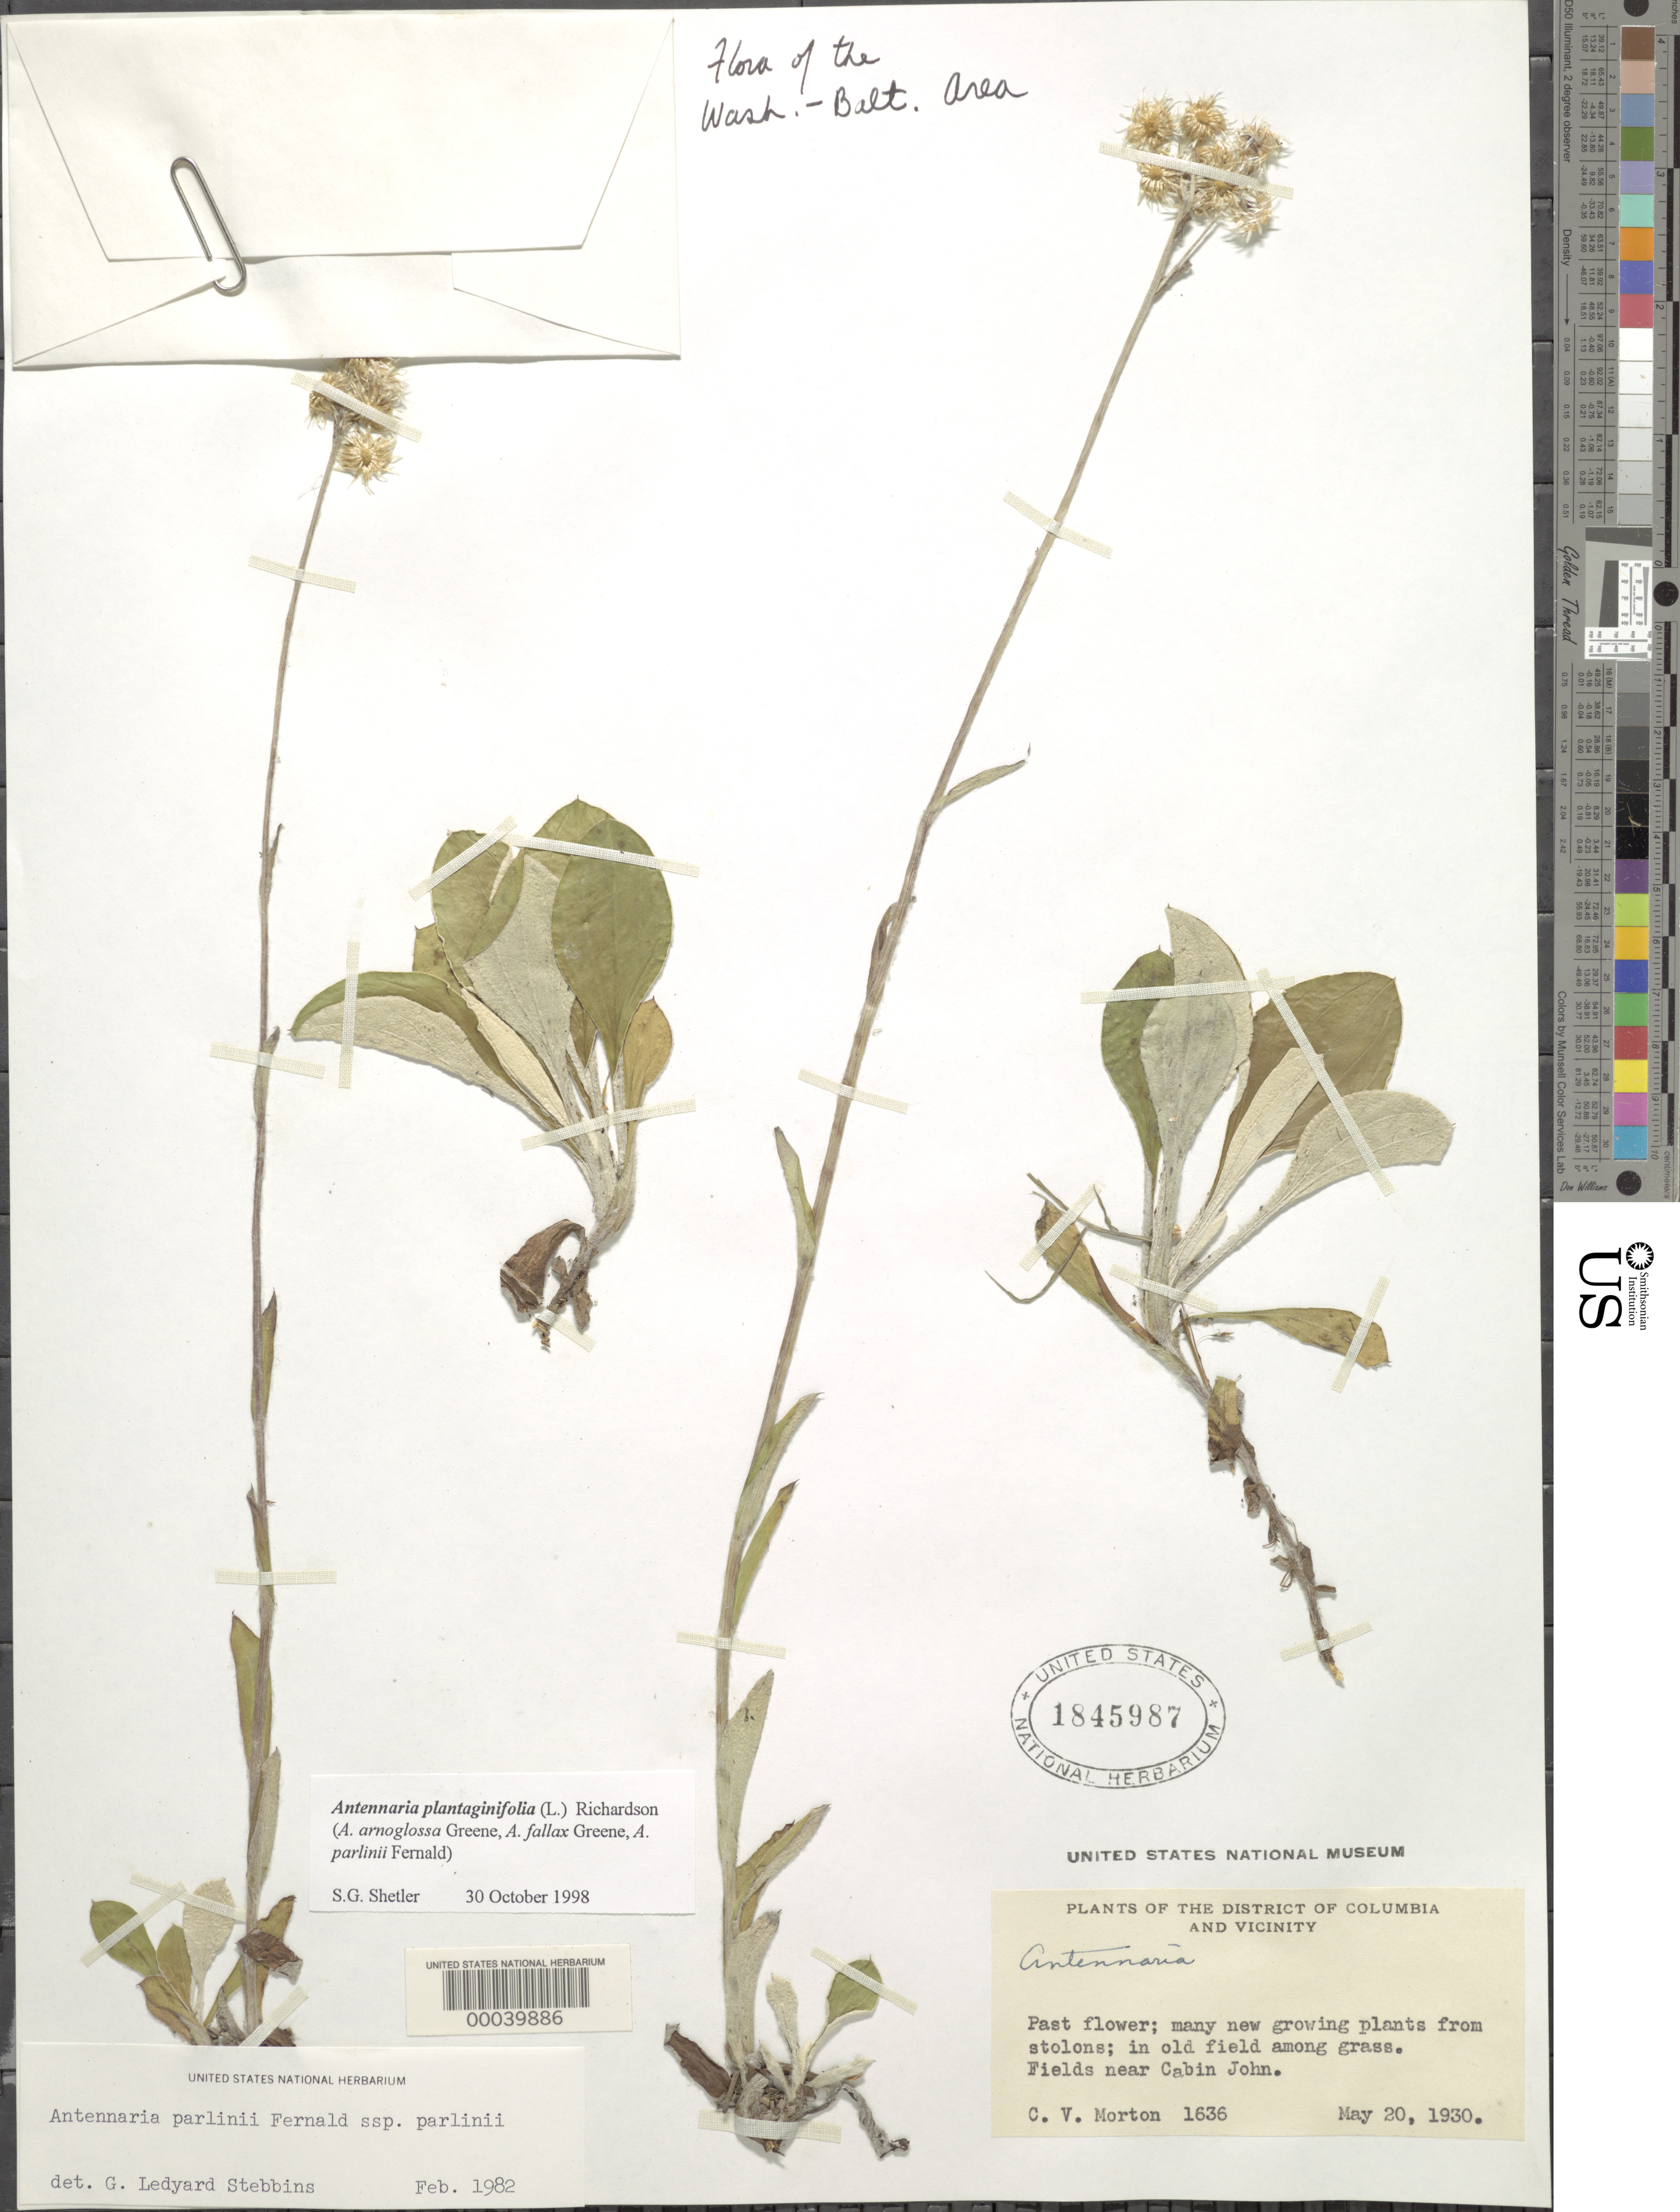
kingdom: Plantae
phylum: Tracheophyta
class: Magnoliopsida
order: Asterales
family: Asteraceae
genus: Antennaria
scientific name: Antennaria plantaginifolia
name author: (L.) Richardson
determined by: Stebbins, G. L.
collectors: C. V. Morton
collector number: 1636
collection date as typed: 20 May 1930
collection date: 1930-05-20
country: United States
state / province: Maryland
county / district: Montgomery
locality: Near Cabin John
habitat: Old field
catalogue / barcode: US 1845987